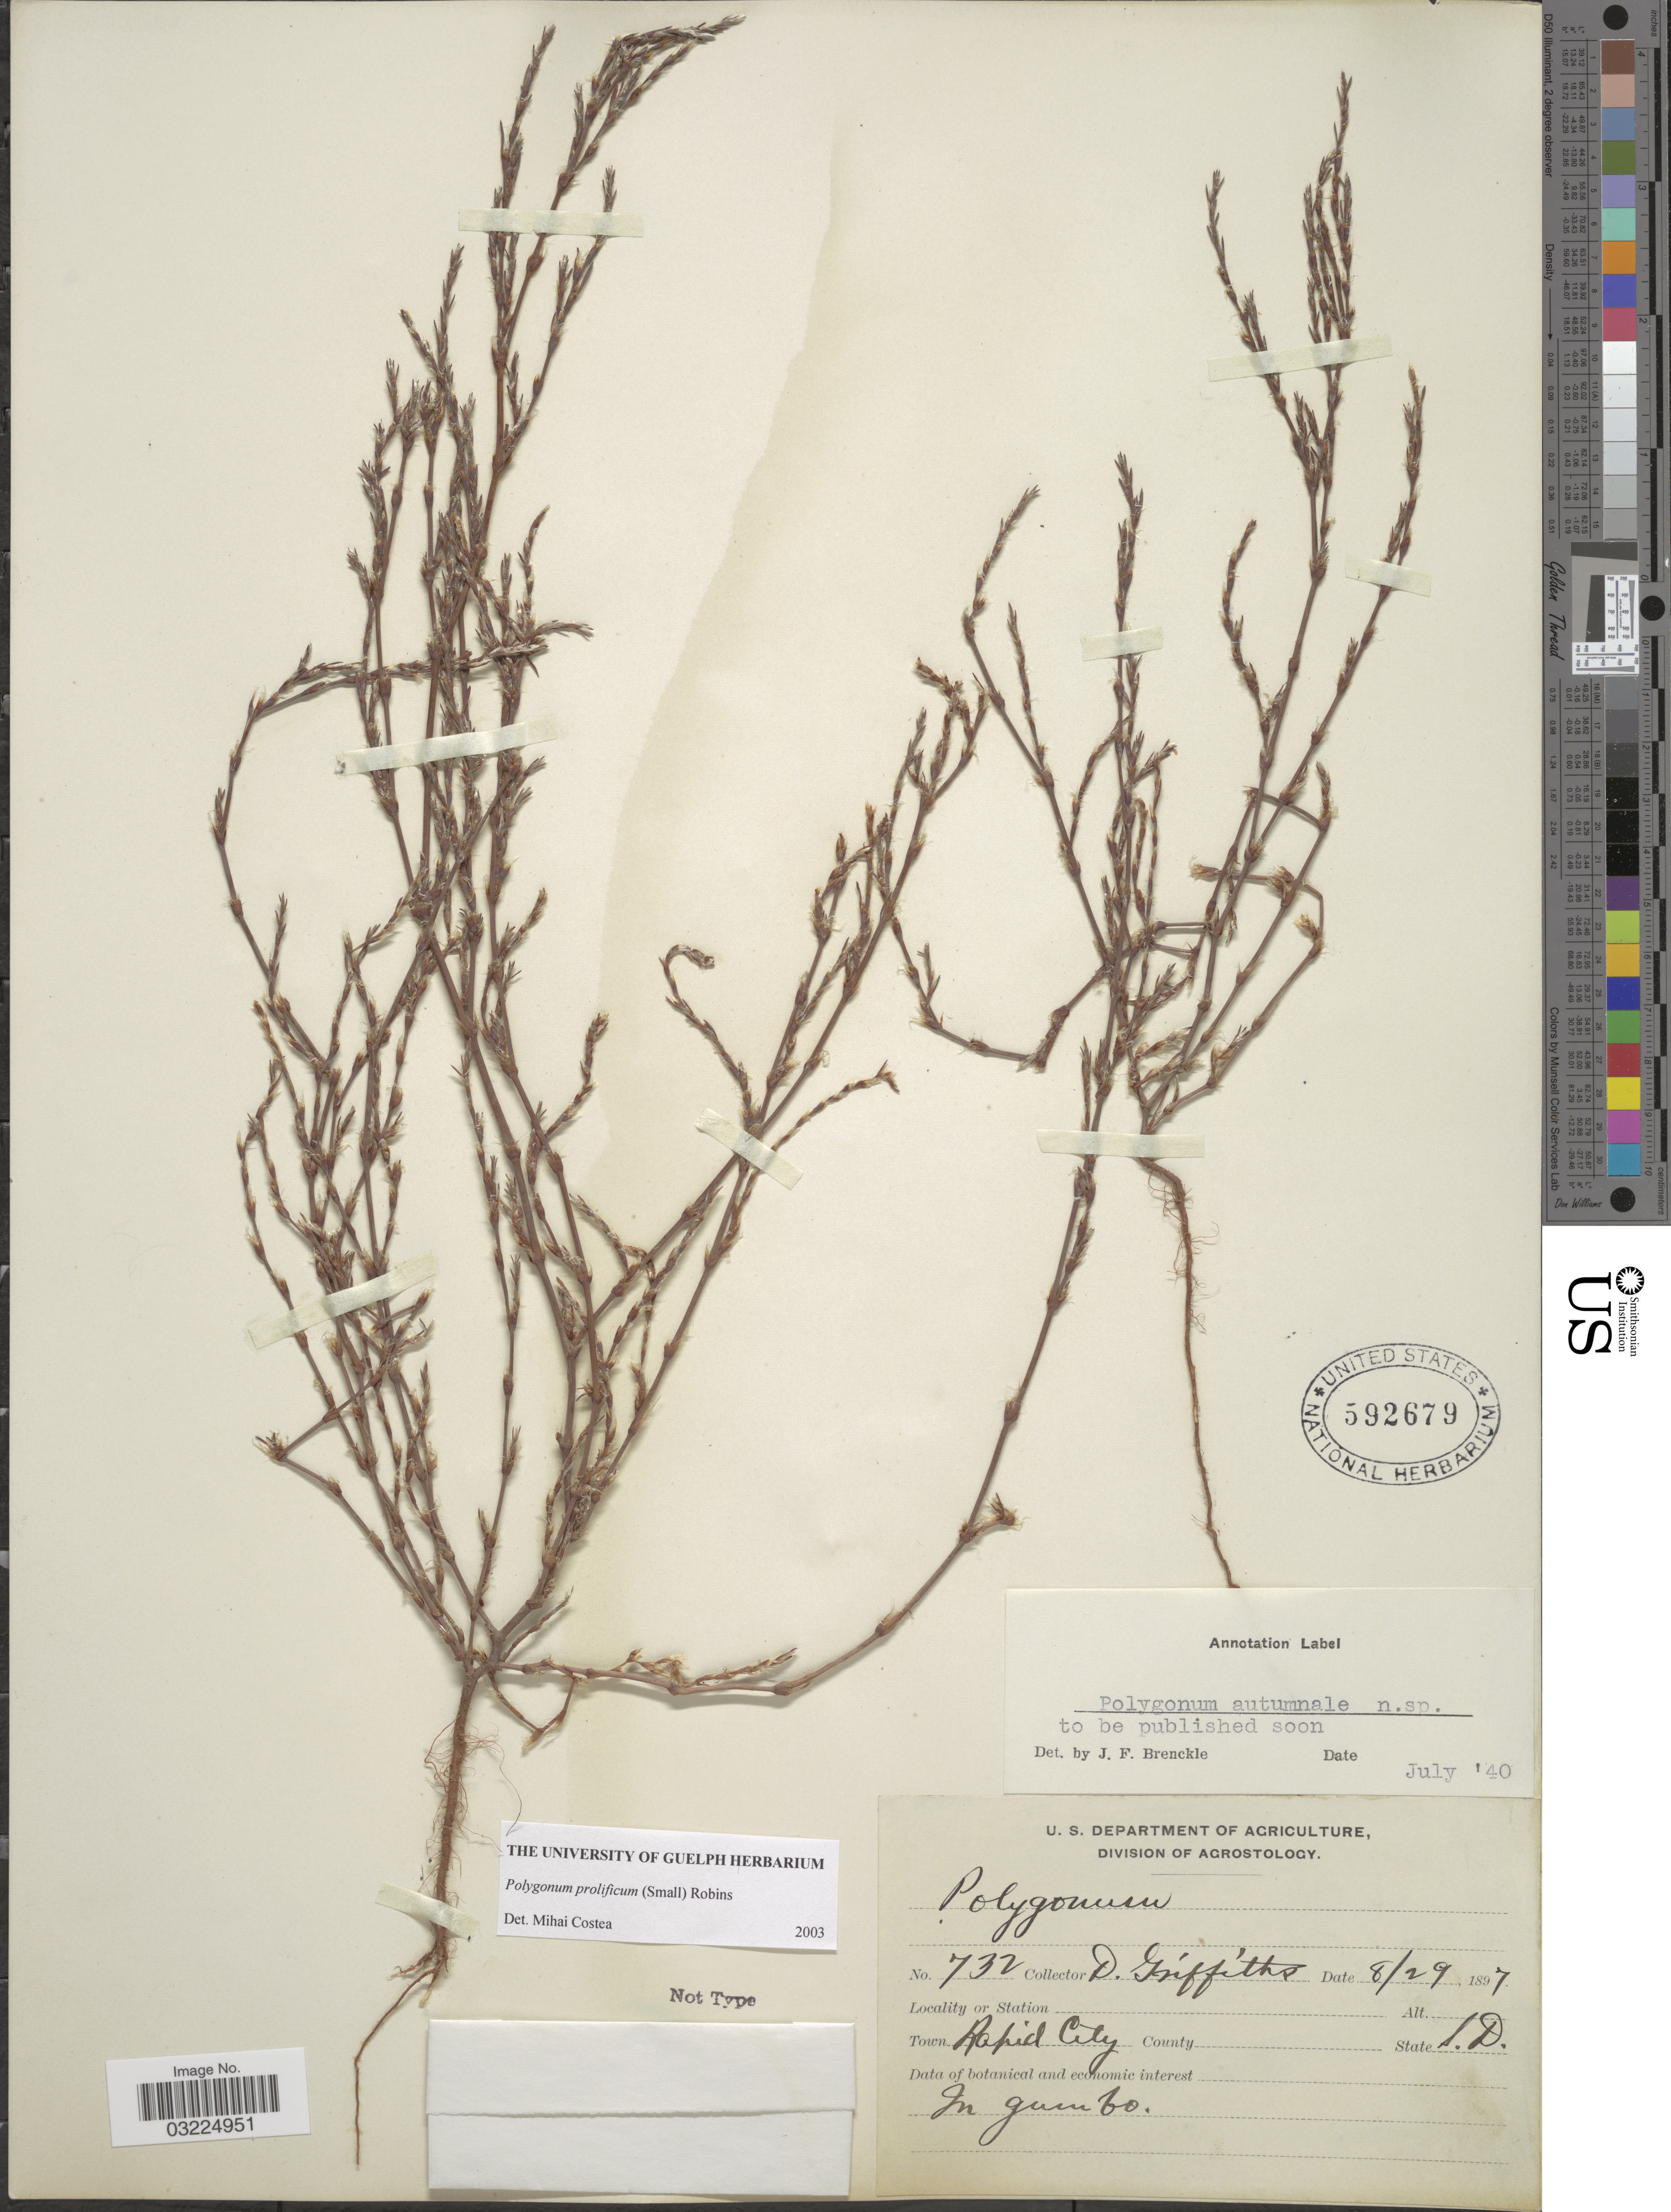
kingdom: Plantae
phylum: Tracheophyta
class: Magnoliopsida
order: Caryophyllales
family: Polygonaceae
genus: Polygonum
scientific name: Polygonum prolificum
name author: (Small) B.L. Rob.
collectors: D. Griffiths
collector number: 732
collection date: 1897-08-29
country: United States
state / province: South Dakota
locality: Town Rapid City.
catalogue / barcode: US 592679